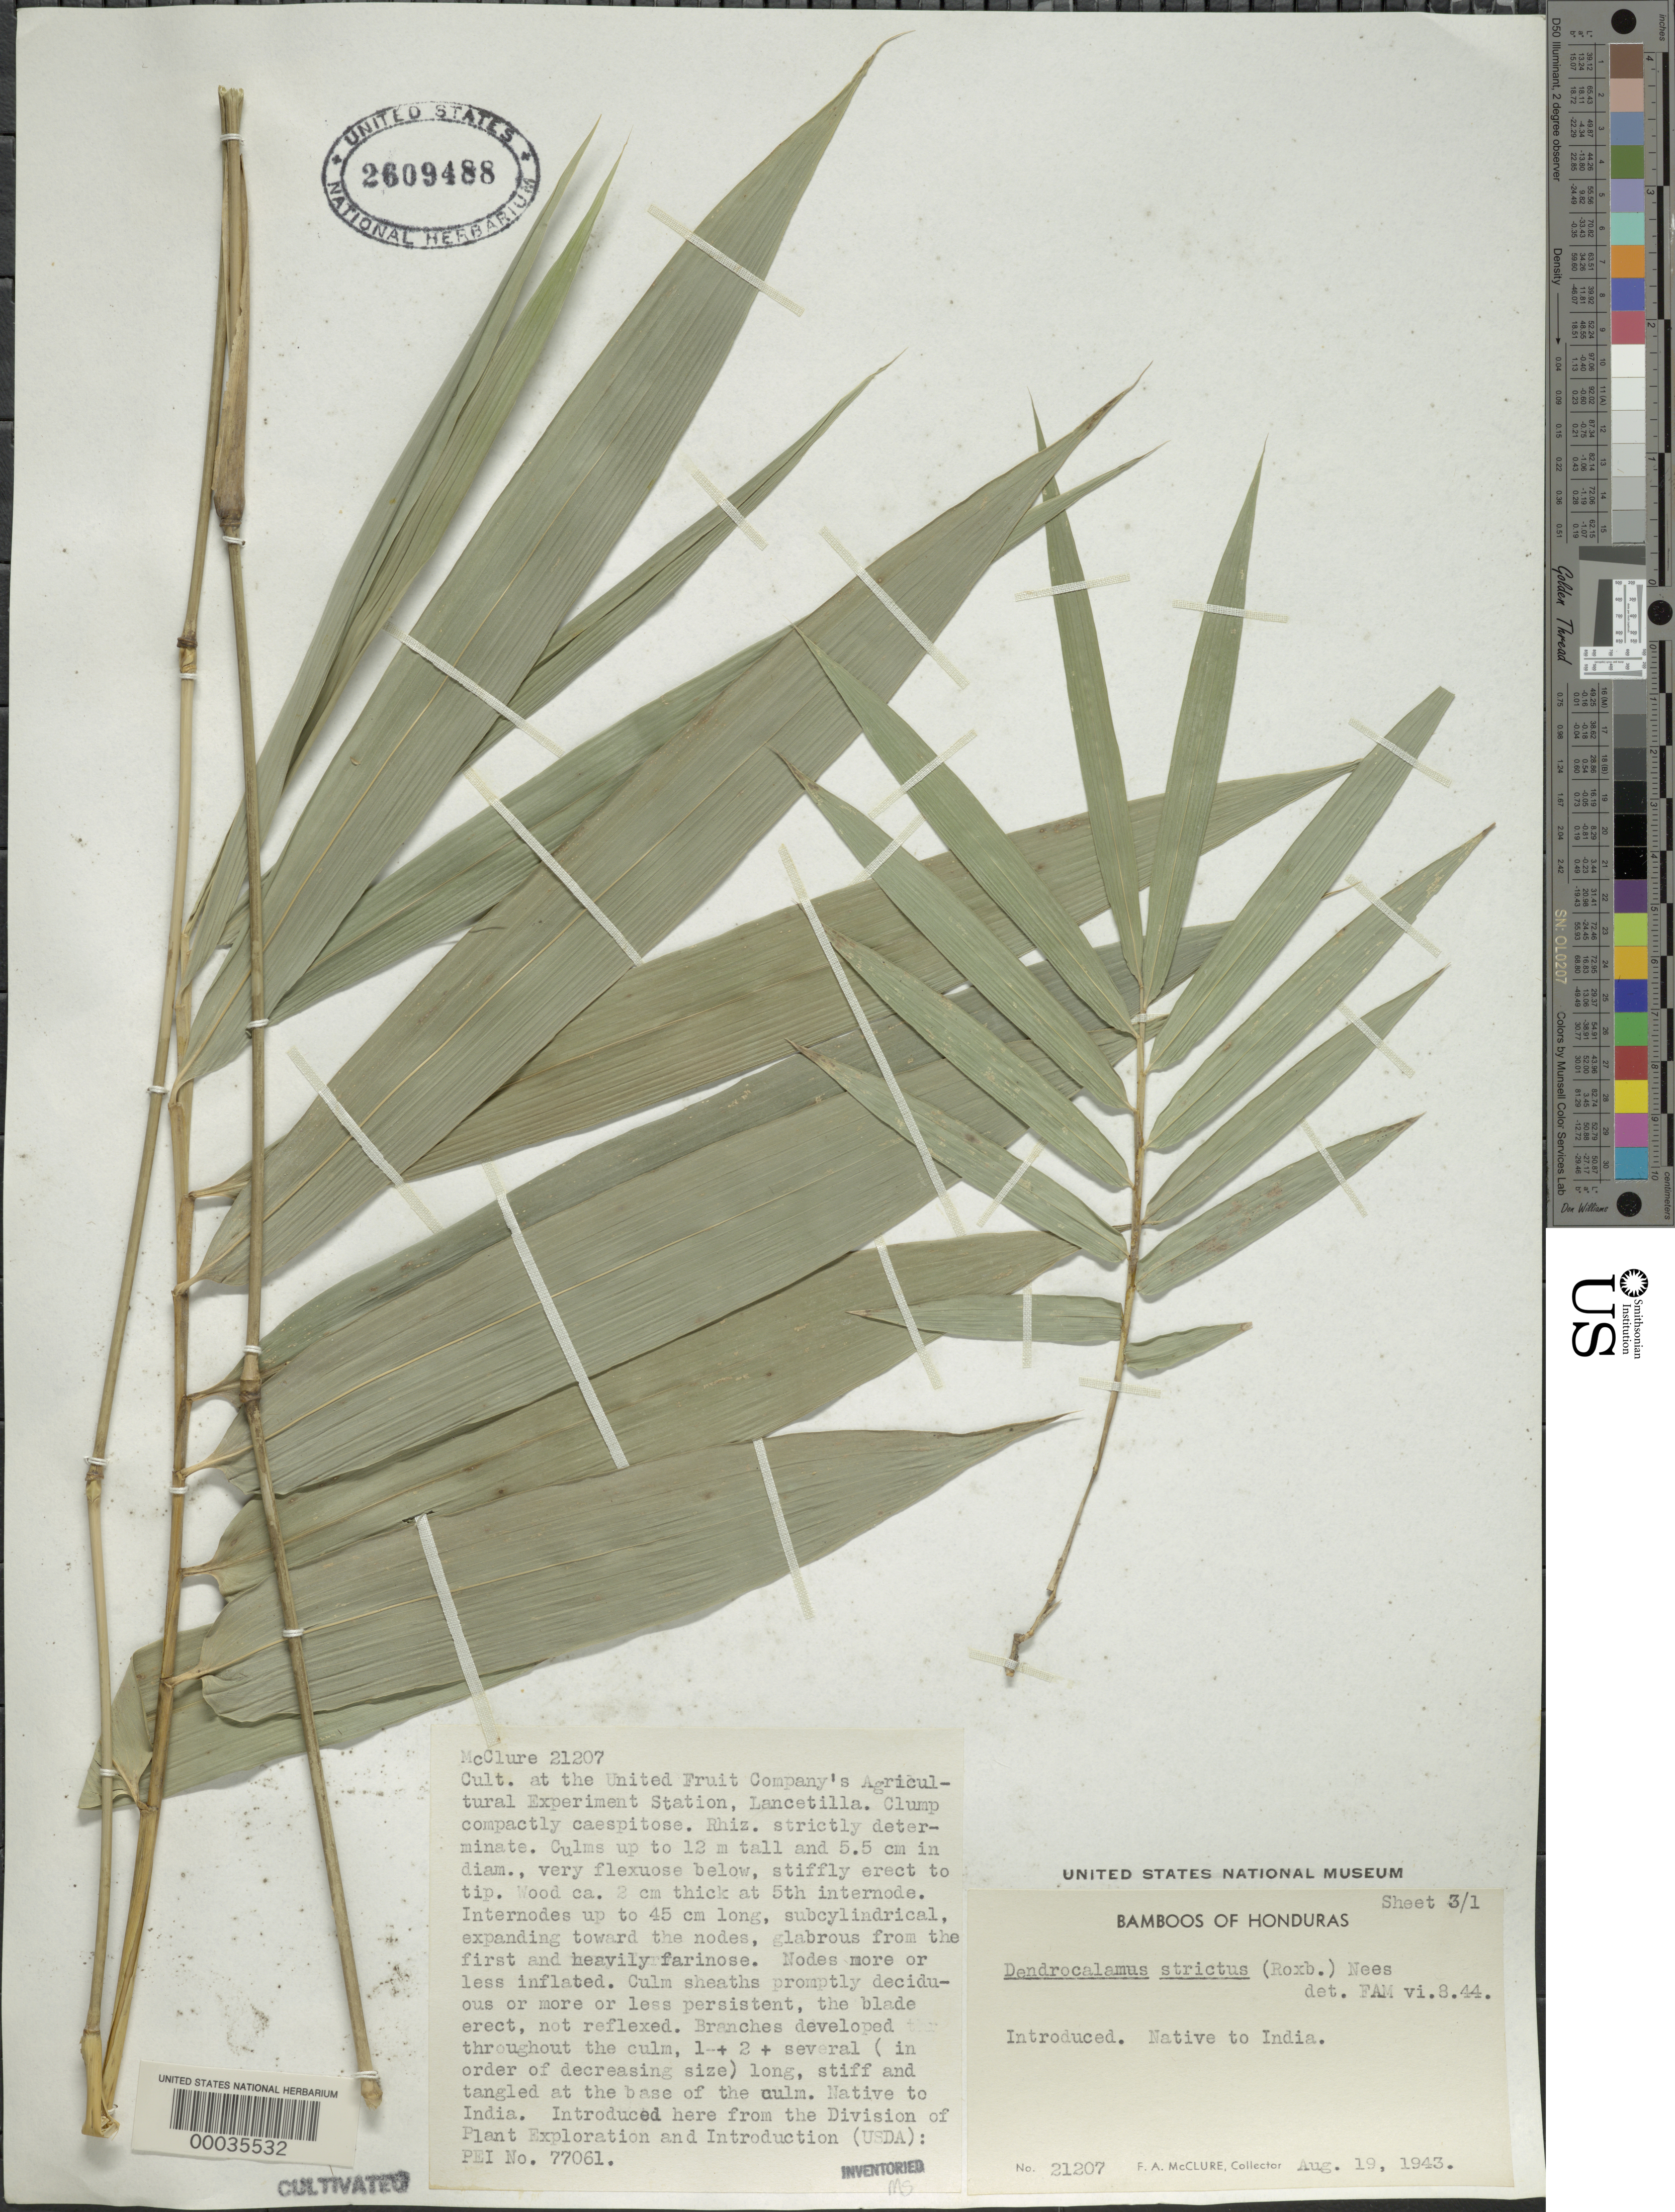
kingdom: Plantae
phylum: Tracheophyta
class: Liliopsida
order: Poales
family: Poaceae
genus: Dendrocalamus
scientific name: Dendrocalamus strictus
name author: (Roxb.) Nees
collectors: F. A. McClure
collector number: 21207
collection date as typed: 19 Aug 1943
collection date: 1943-08-19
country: Honduras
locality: United fruit co's. agricultural experimental station-Lancetilla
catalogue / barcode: US 2609488